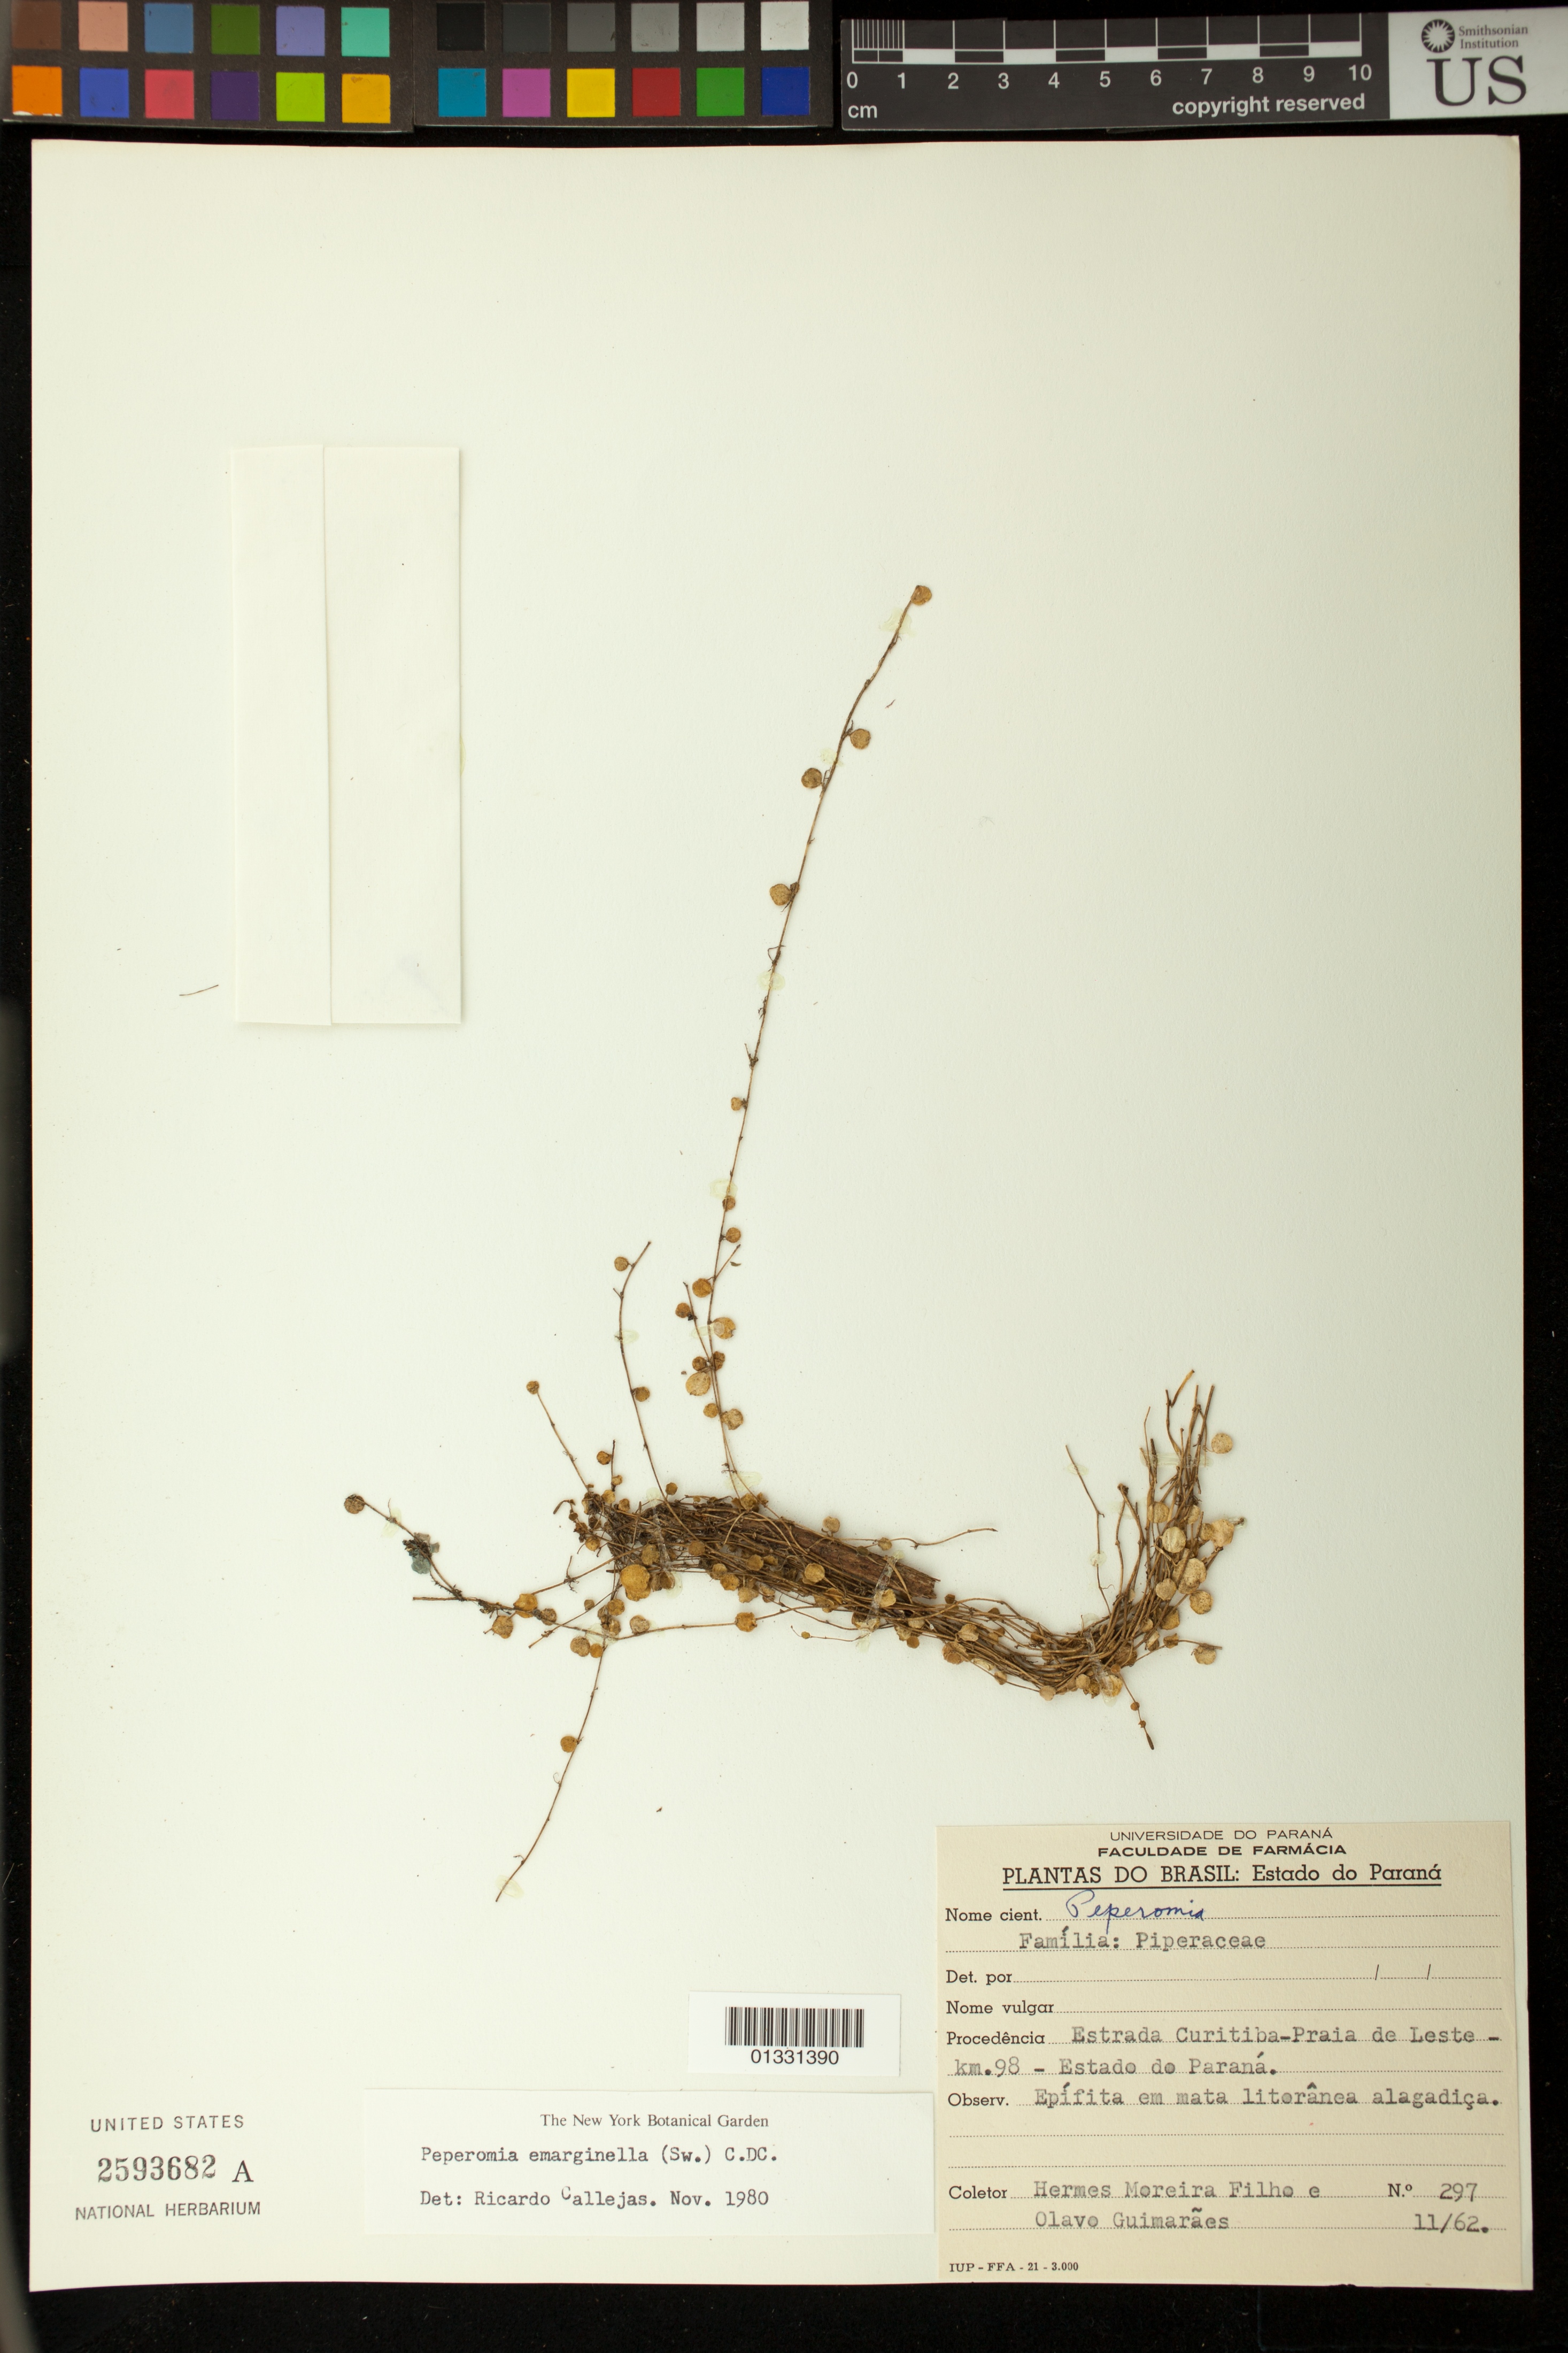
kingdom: Plantae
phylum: Tracheophyta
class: Magnoliopsida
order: Piperales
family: Piperaceae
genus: Peperomia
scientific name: Peperomia emarginella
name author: (Sw. ex Wikstr.) C. DC.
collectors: H. Moreira F. & O. Guimarães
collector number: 297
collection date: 1962-11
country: Brazil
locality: Estrada Curitiba-Praia de Leste - km 98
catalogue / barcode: US 2593682A